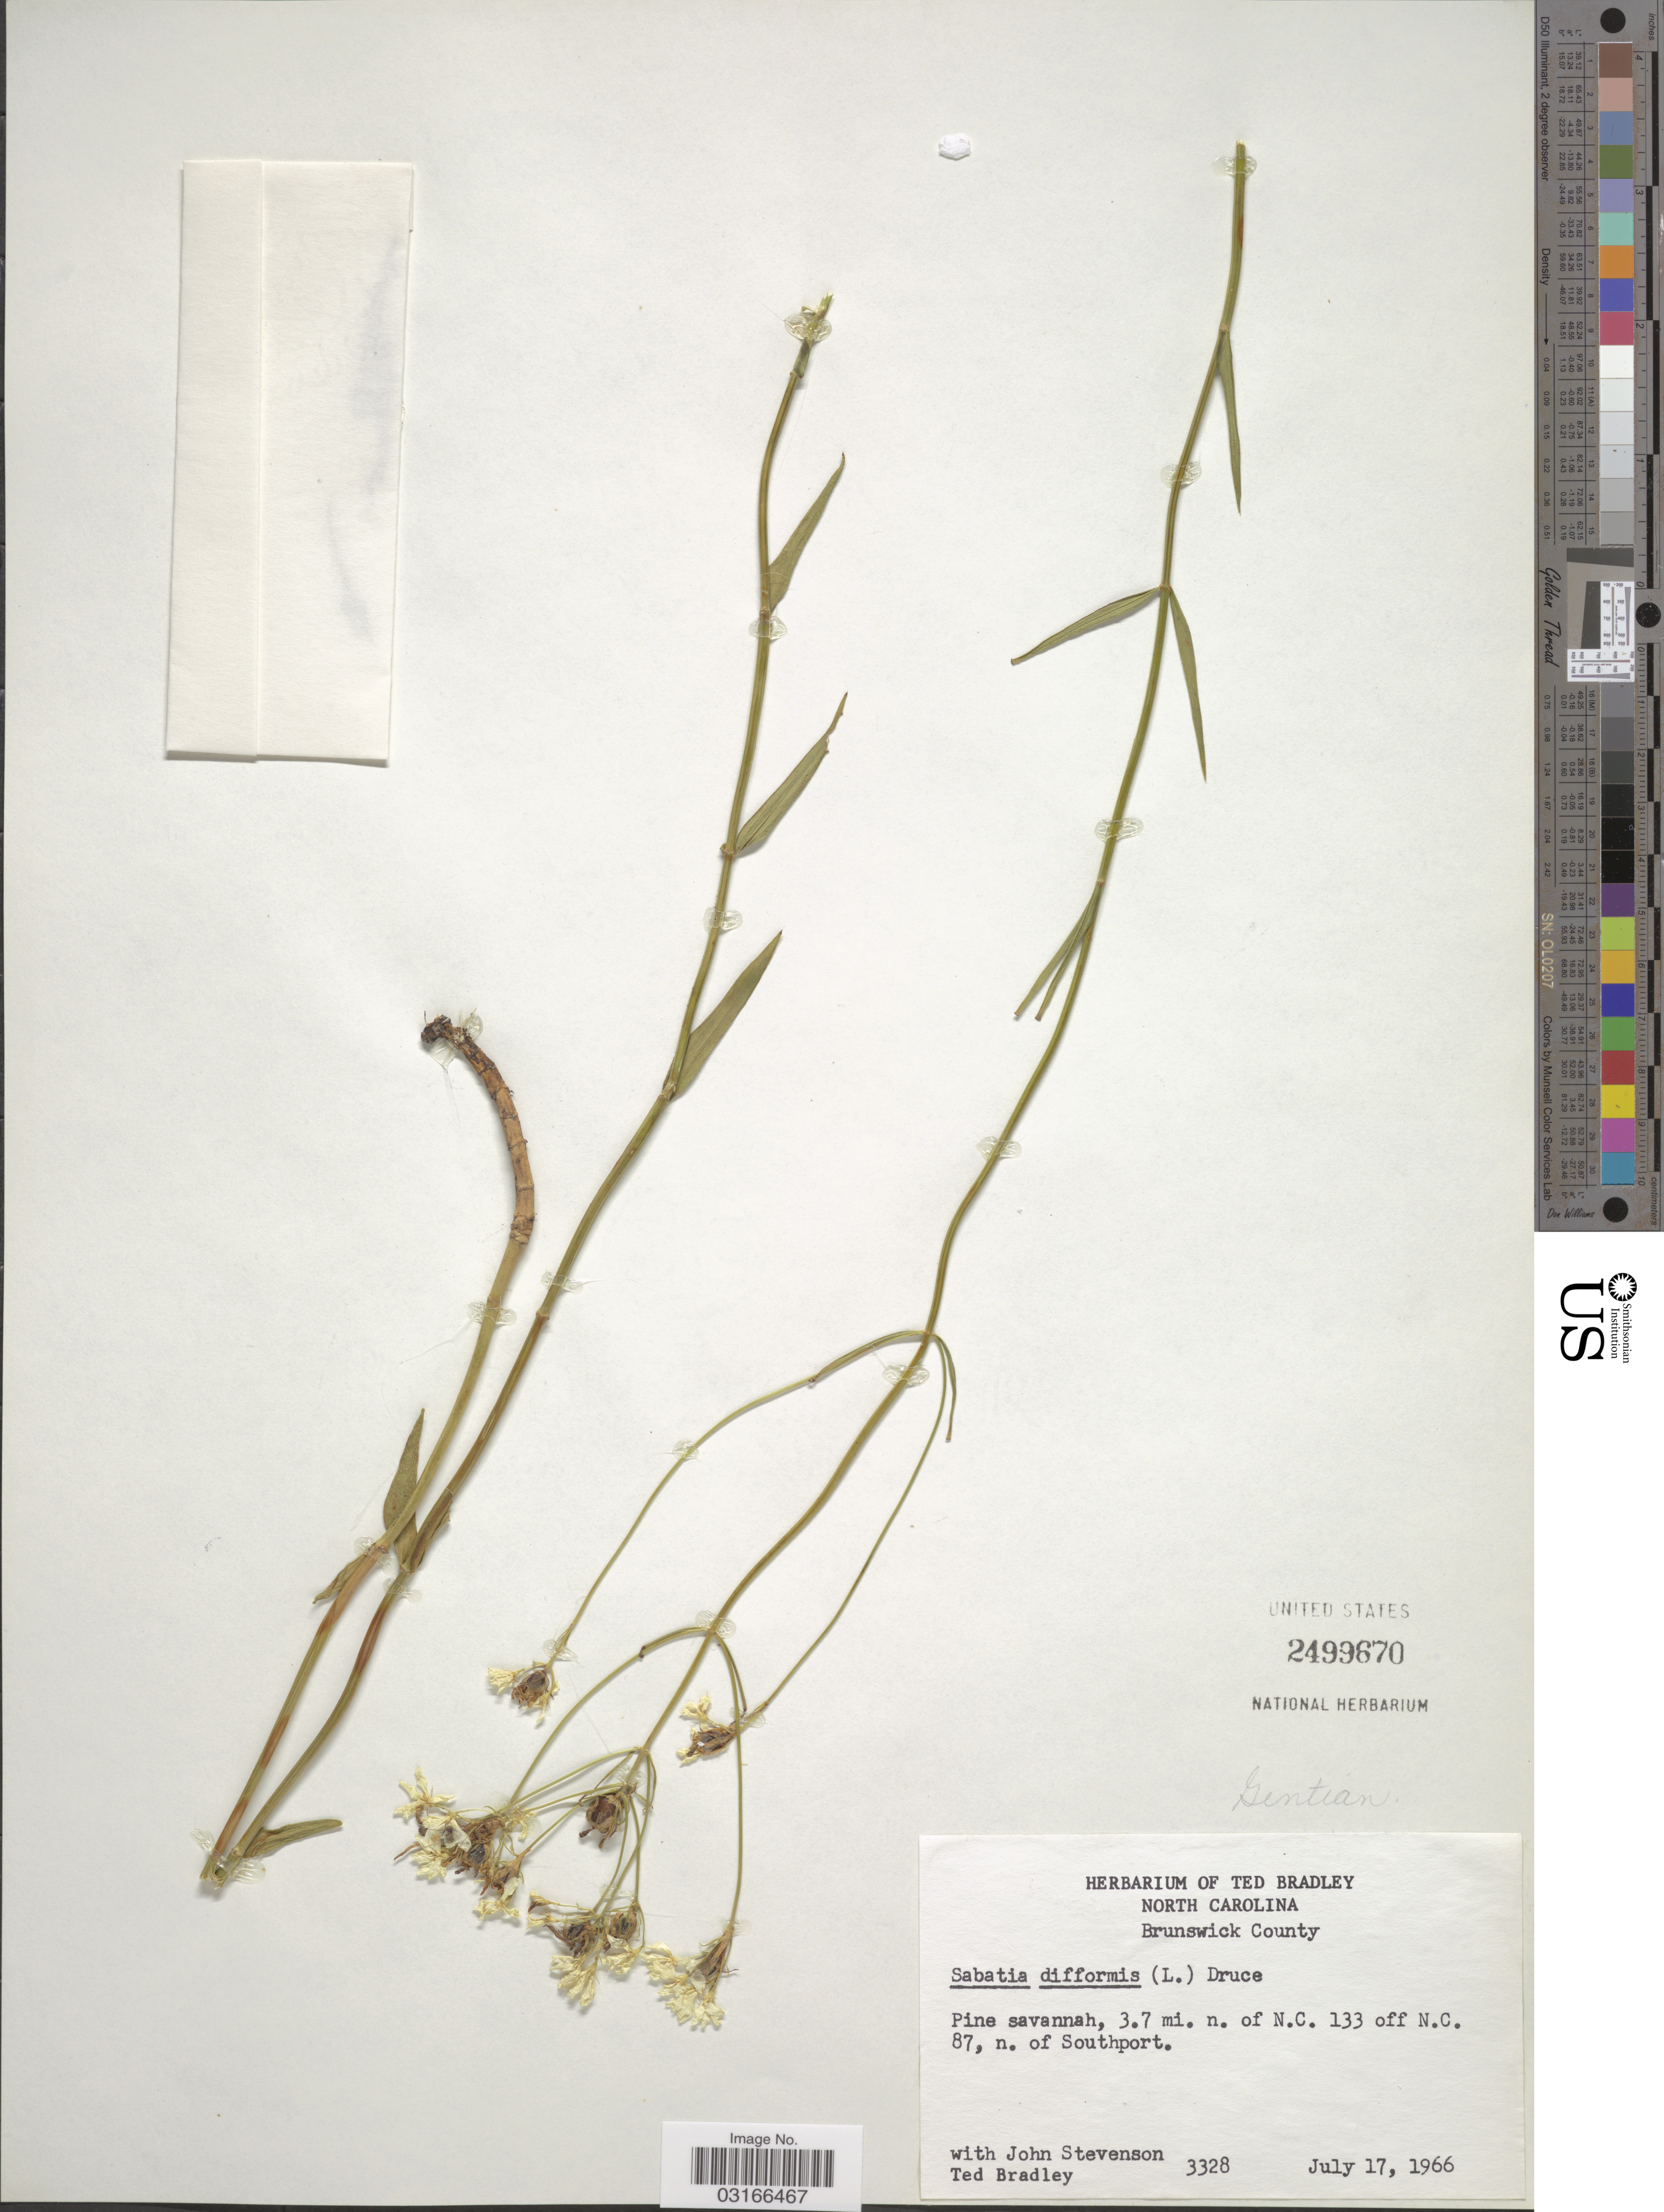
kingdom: Plantae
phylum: Tracheophyta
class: Magnoliopsida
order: Gentianales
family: Gentianaceae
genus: Sabatia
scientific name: Sabatia difformis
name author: (L.) Druce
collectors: T. Bradley & J. Stevenson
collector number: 3328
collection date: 1966-07-17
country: United States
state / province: North Carolina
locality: Brunswick County. Pine savannah, 3.7 mi. n. of N.C. 133 off N.C. 87, n. of Southport.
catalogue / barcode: US 2499670